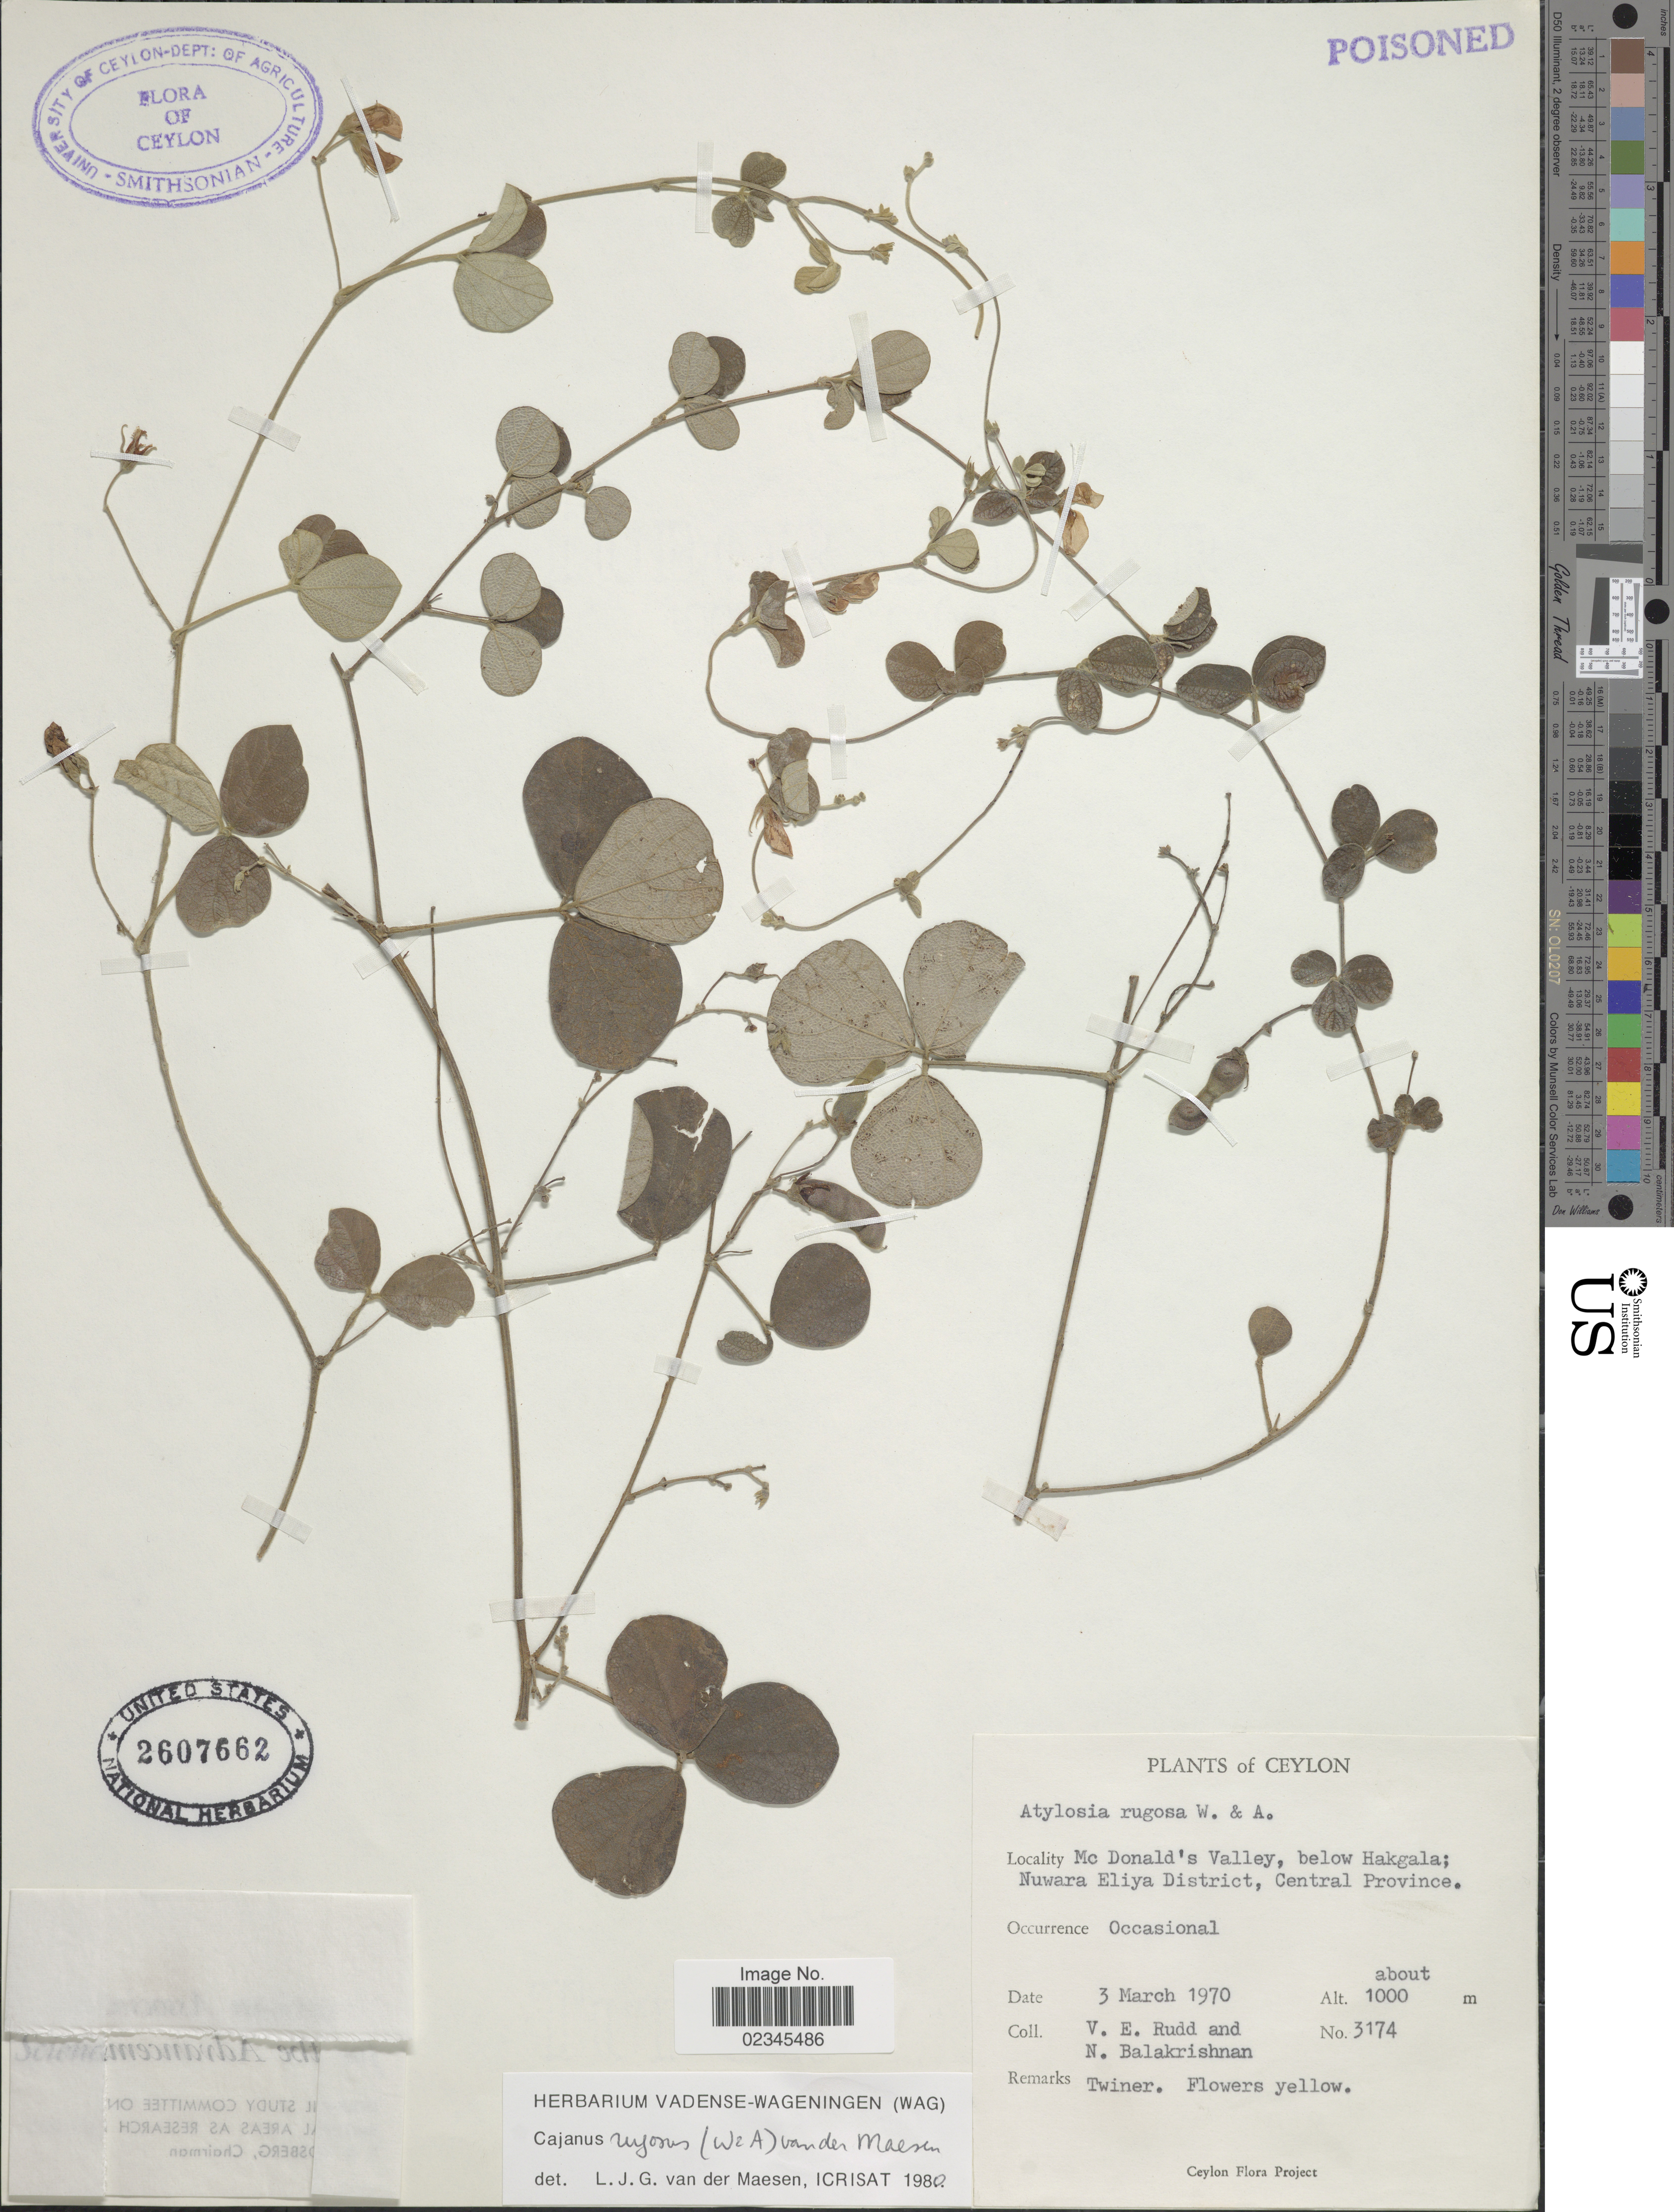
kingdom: Plantae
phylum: Tracheophyta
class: Magnoliopsida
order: Fabales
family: Fabaceae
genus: Cajanus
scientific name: Cajanus rugosus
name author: (Wight & Arn.) Maesen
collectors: V. E. Rudd & N. Balakrishnan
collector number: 3174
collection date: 1970-03-03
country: Sri Lanka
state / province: Central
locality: Ceylon. McDonald's Valley, below Hakgala; Nuwara Eliya District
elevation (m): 1000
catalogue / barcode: US 2607662